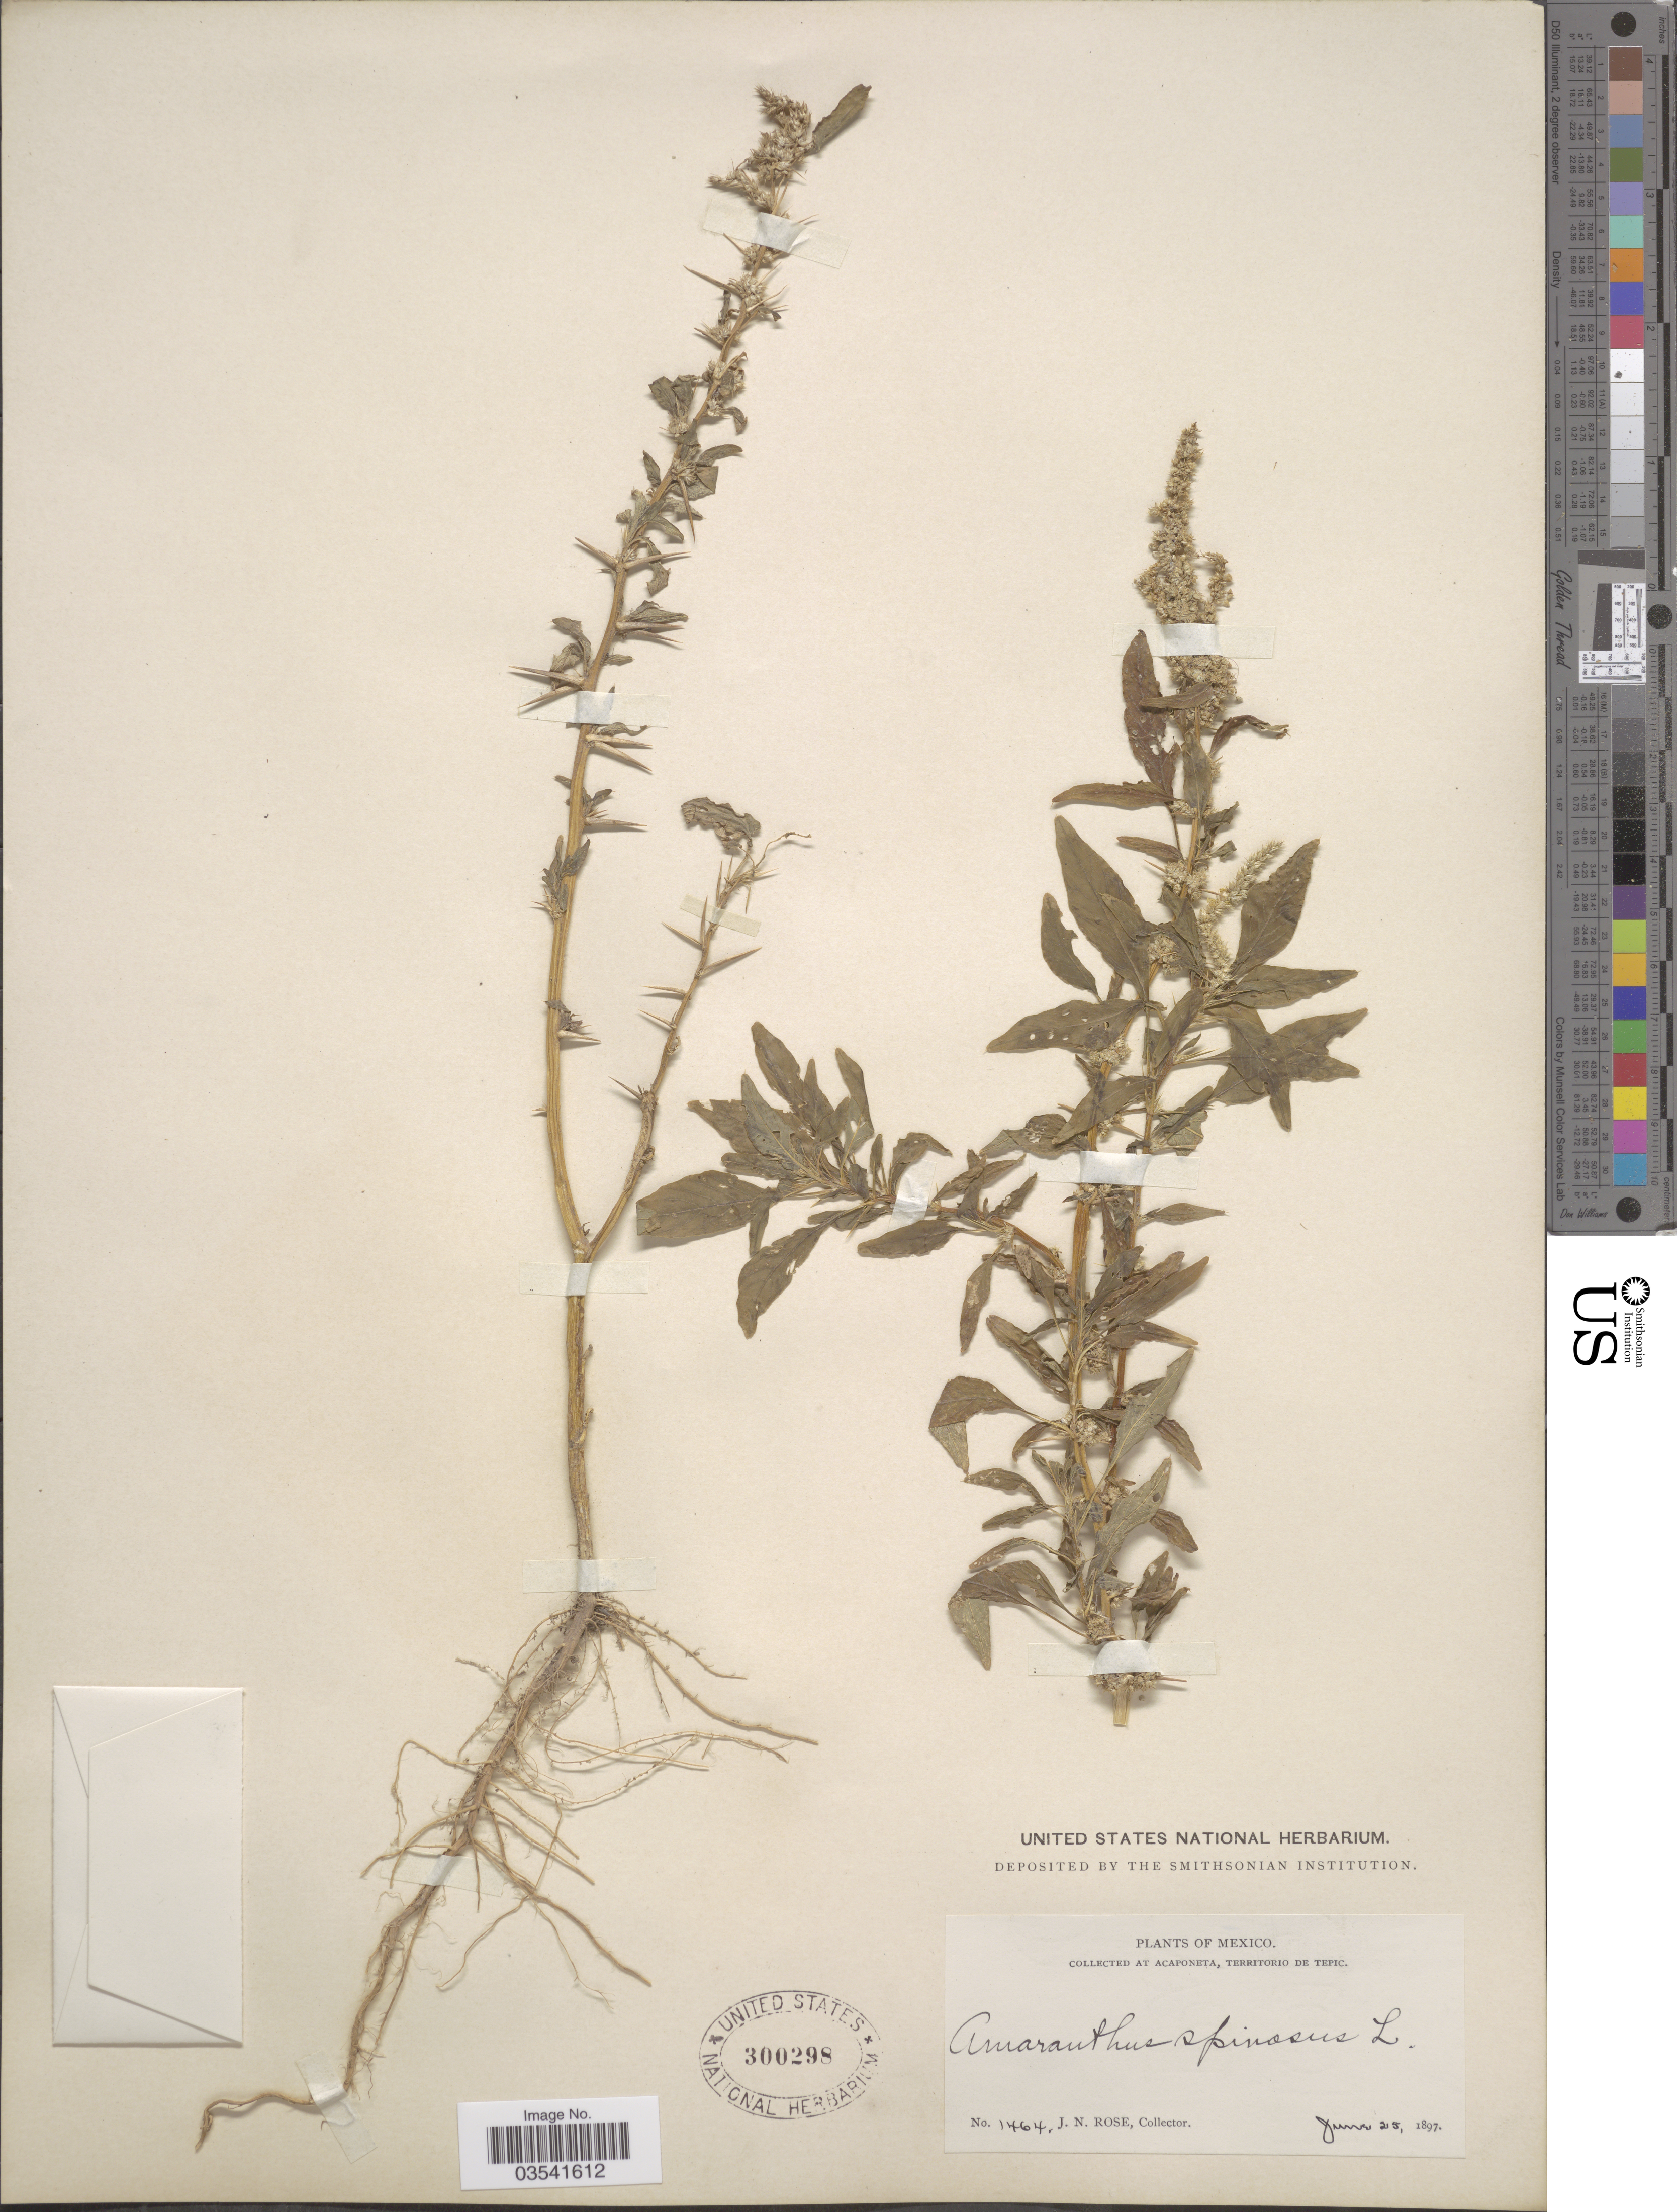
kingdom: Plantae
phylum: Tracheophyta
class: Magnoliopsida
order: Caryophyllales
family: Amaranthaceae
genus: Amaranthus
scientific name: Amaranthus spinosus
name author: L.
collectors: J. N. Rose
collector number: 1464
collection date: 1897-06-25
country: Mexico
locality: At Acaponeta, Territorio de Tepic.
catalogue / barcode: US 300298